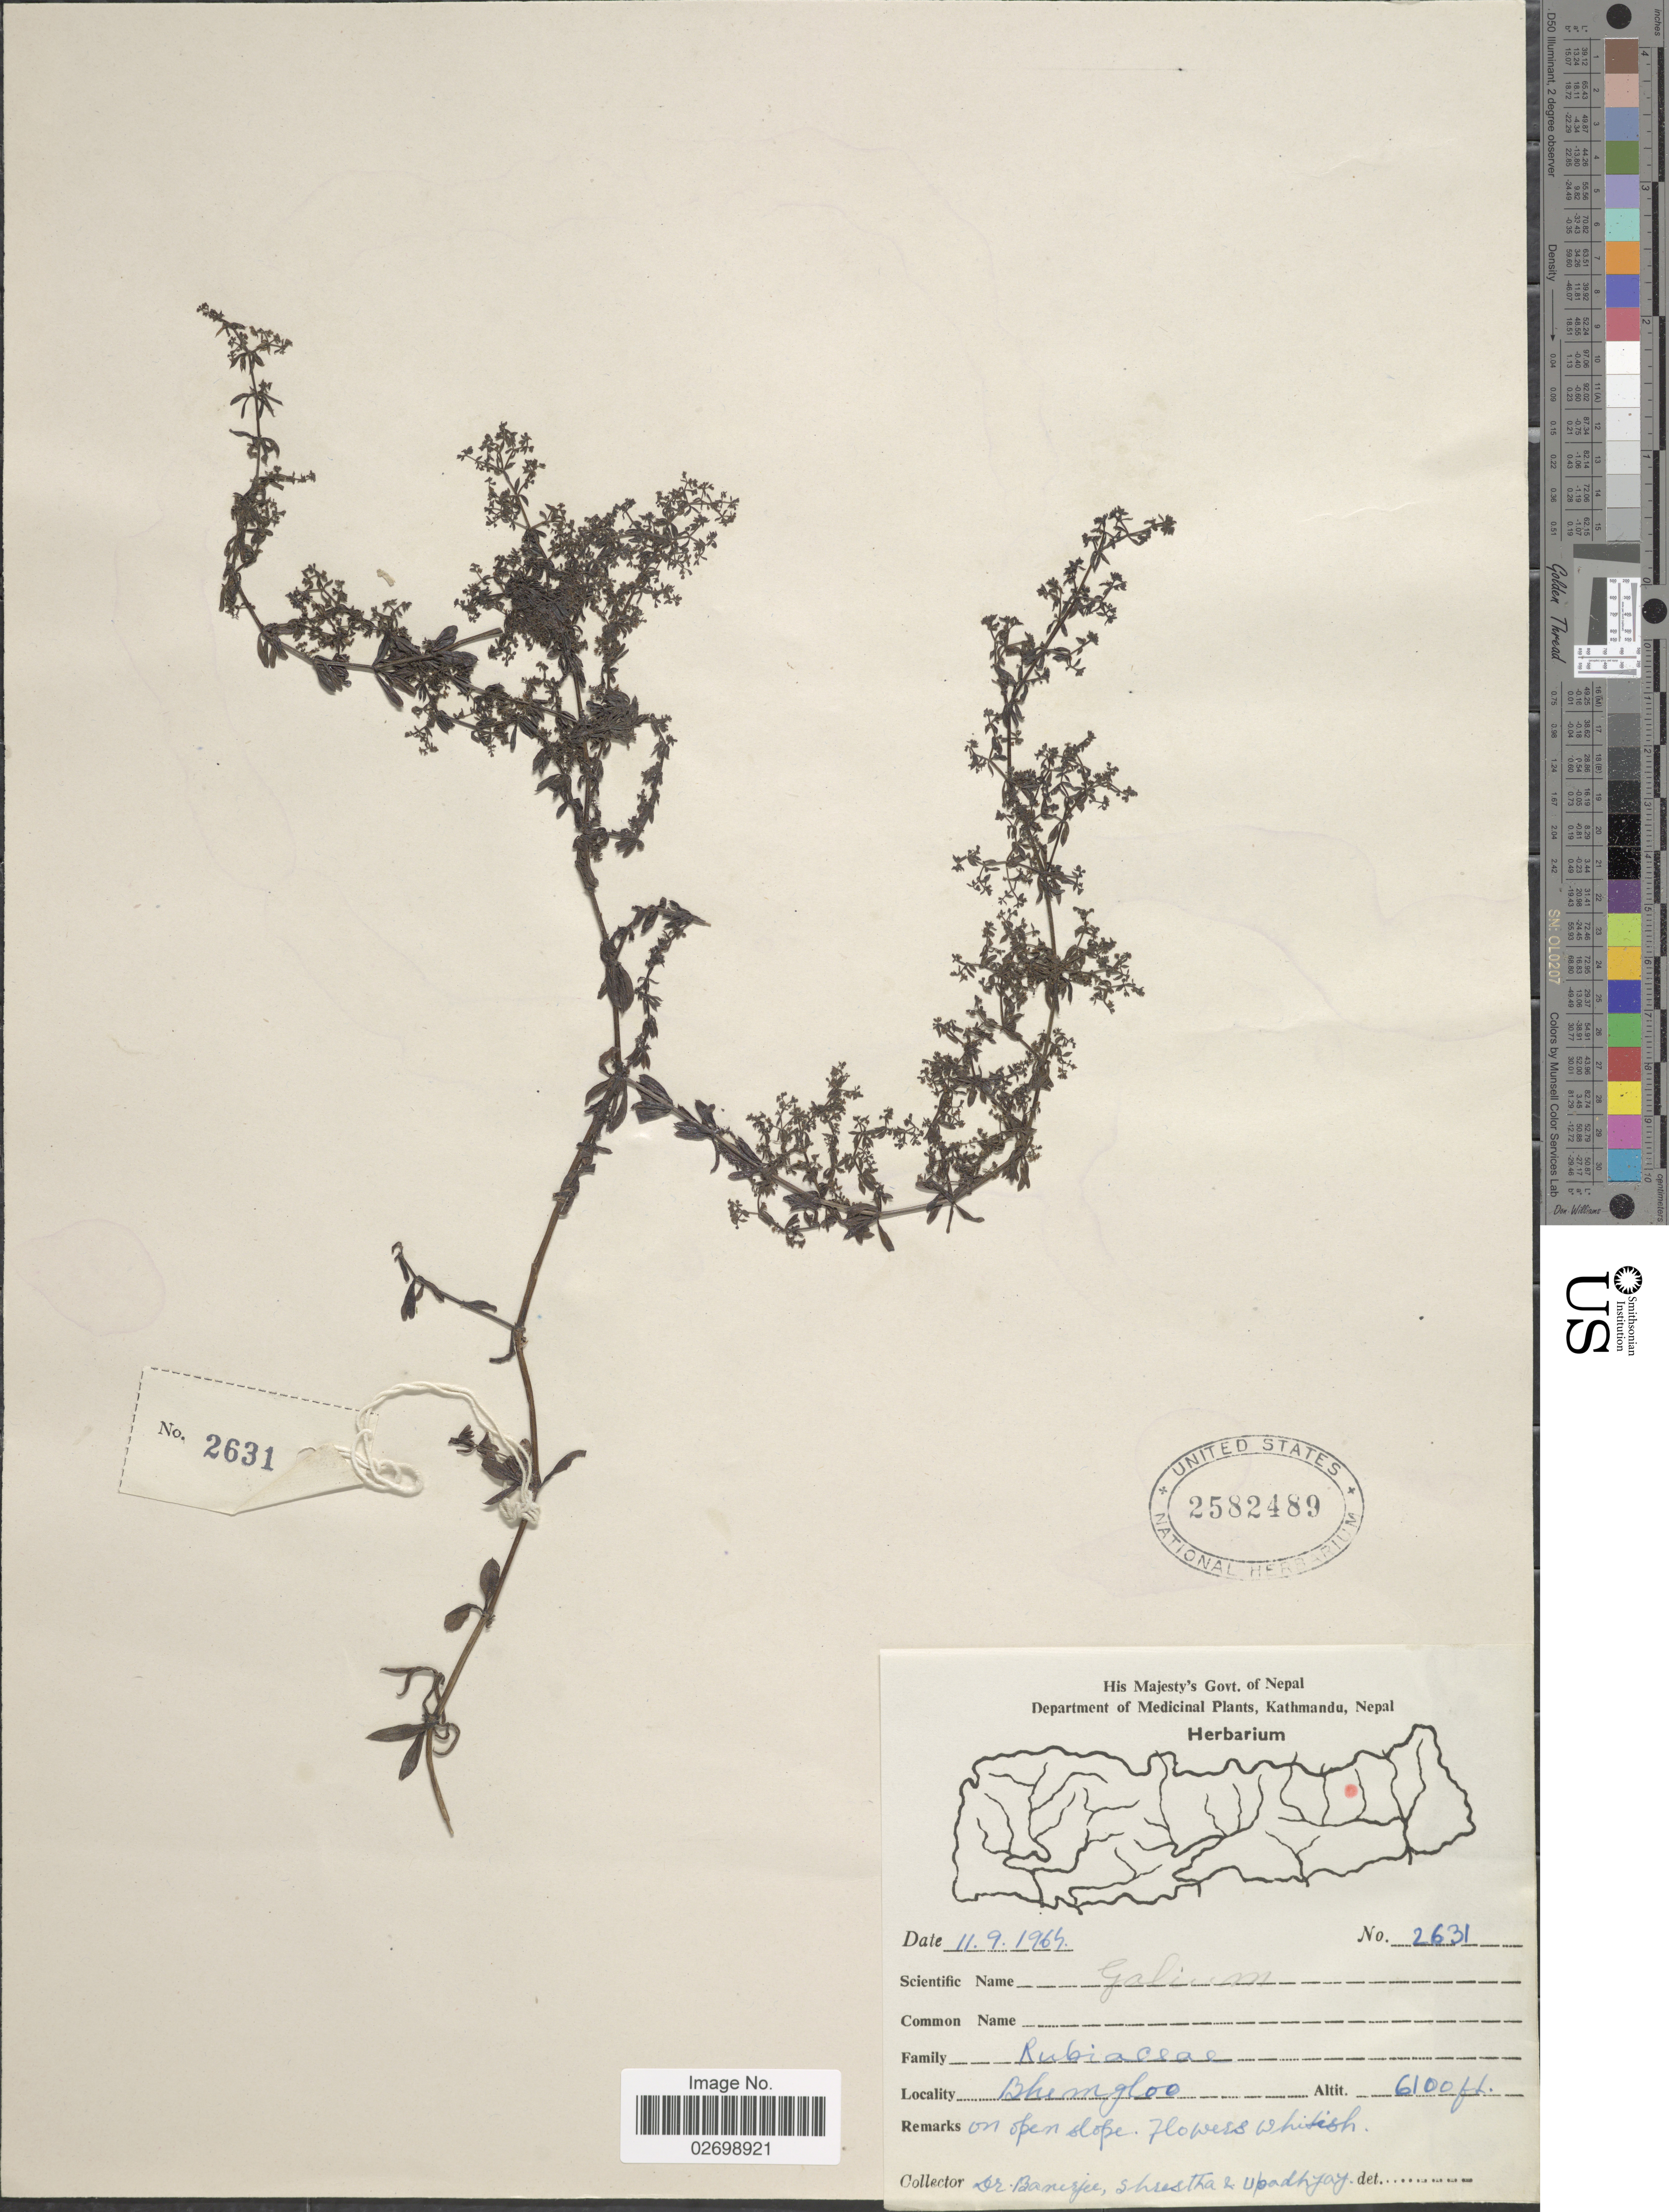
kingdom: Plantae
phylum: Tracheophyta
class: Magnoliopsida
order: Gentianales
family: Rubiaceae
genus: Galium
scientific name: Galium sp.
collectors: -. Banerjee, -. Shrestha & Upadhyay, --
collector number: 2631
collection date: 1964-09-11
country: Nepal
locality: Bhemgloo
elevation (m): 1859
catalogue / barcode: US 2582489